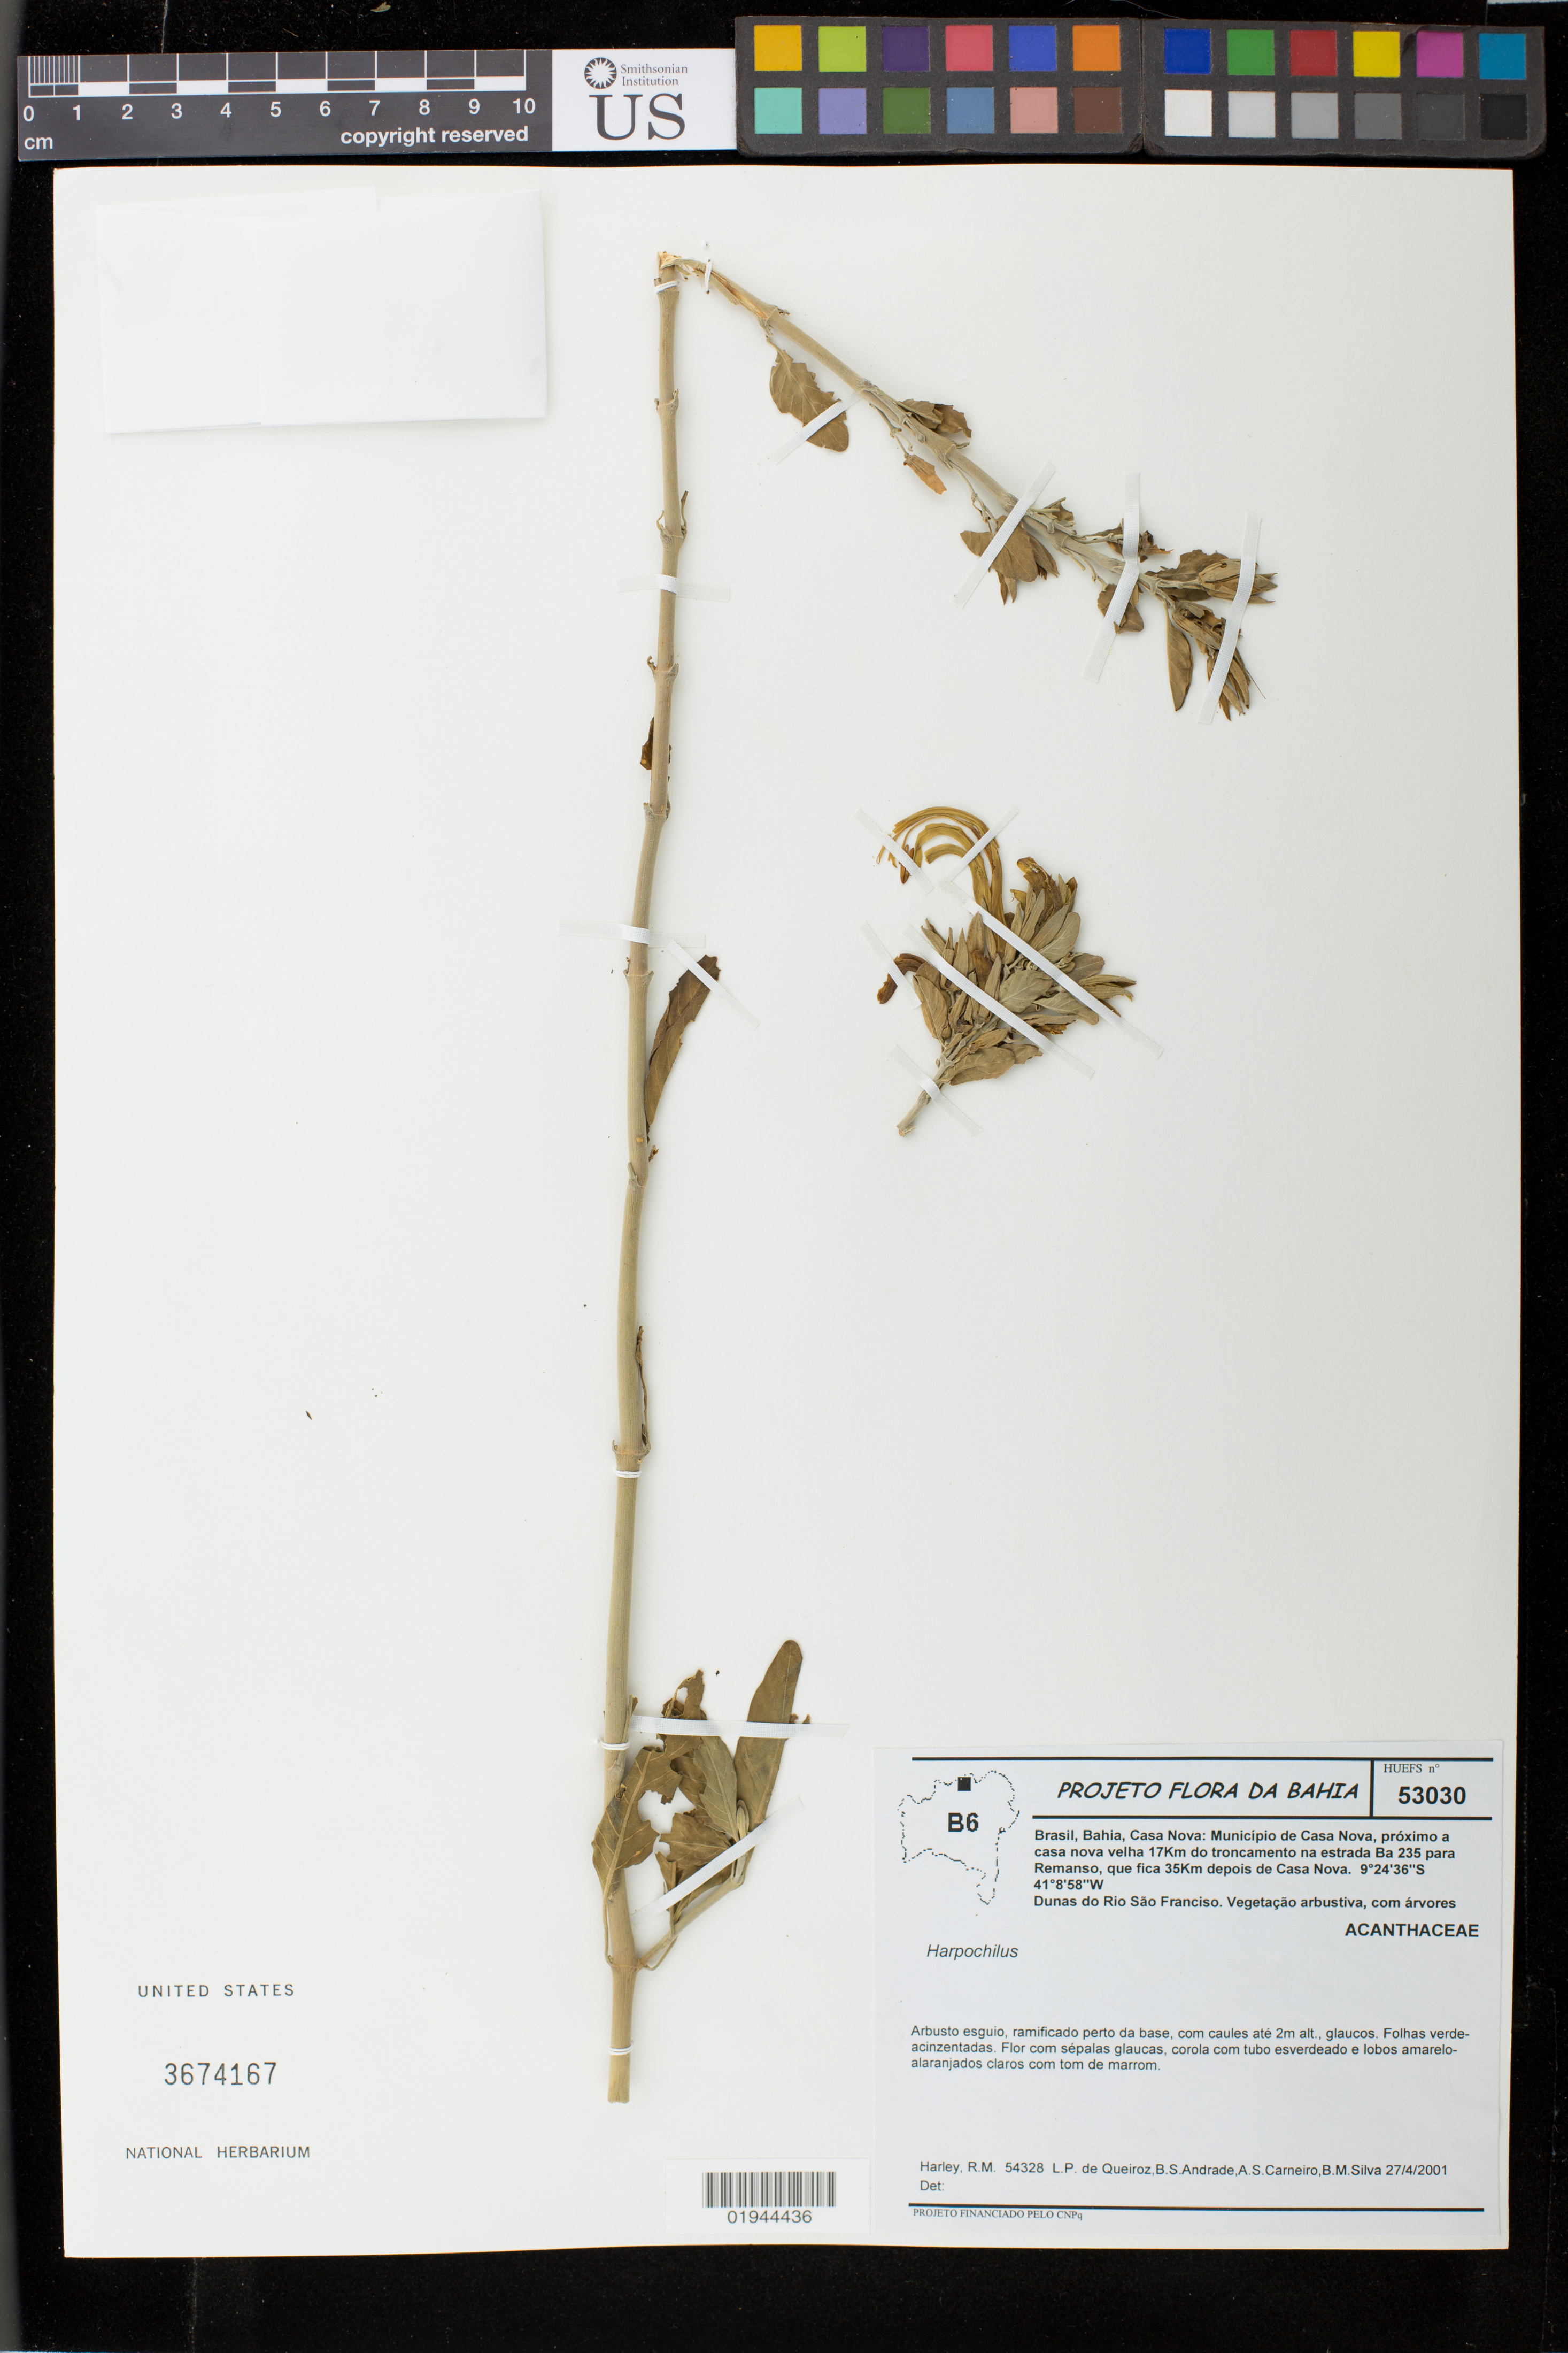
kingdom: Plantae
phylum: Tracheophyta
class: Magnoliopsida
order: Lamiales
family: Acanthaceae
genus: Harpochilus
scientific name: Harpochilus sp.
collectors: R. M. Harley, L. P. Queiroz, B. Andrade, A. Carneiro & B. Silva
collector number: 54328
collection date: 2001-04-27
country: Brazil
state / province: Bahia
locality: Municipio de Casa Nova, proximo a casa nova velha 17 km do troncamento na estrada Ba 235 para Remanso, que fica 35 km depois de Casa Nova. Dunas do Rio Sao Franciso.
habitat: Vegetacao arbustiva, com arvores.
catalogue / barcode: US 3674167